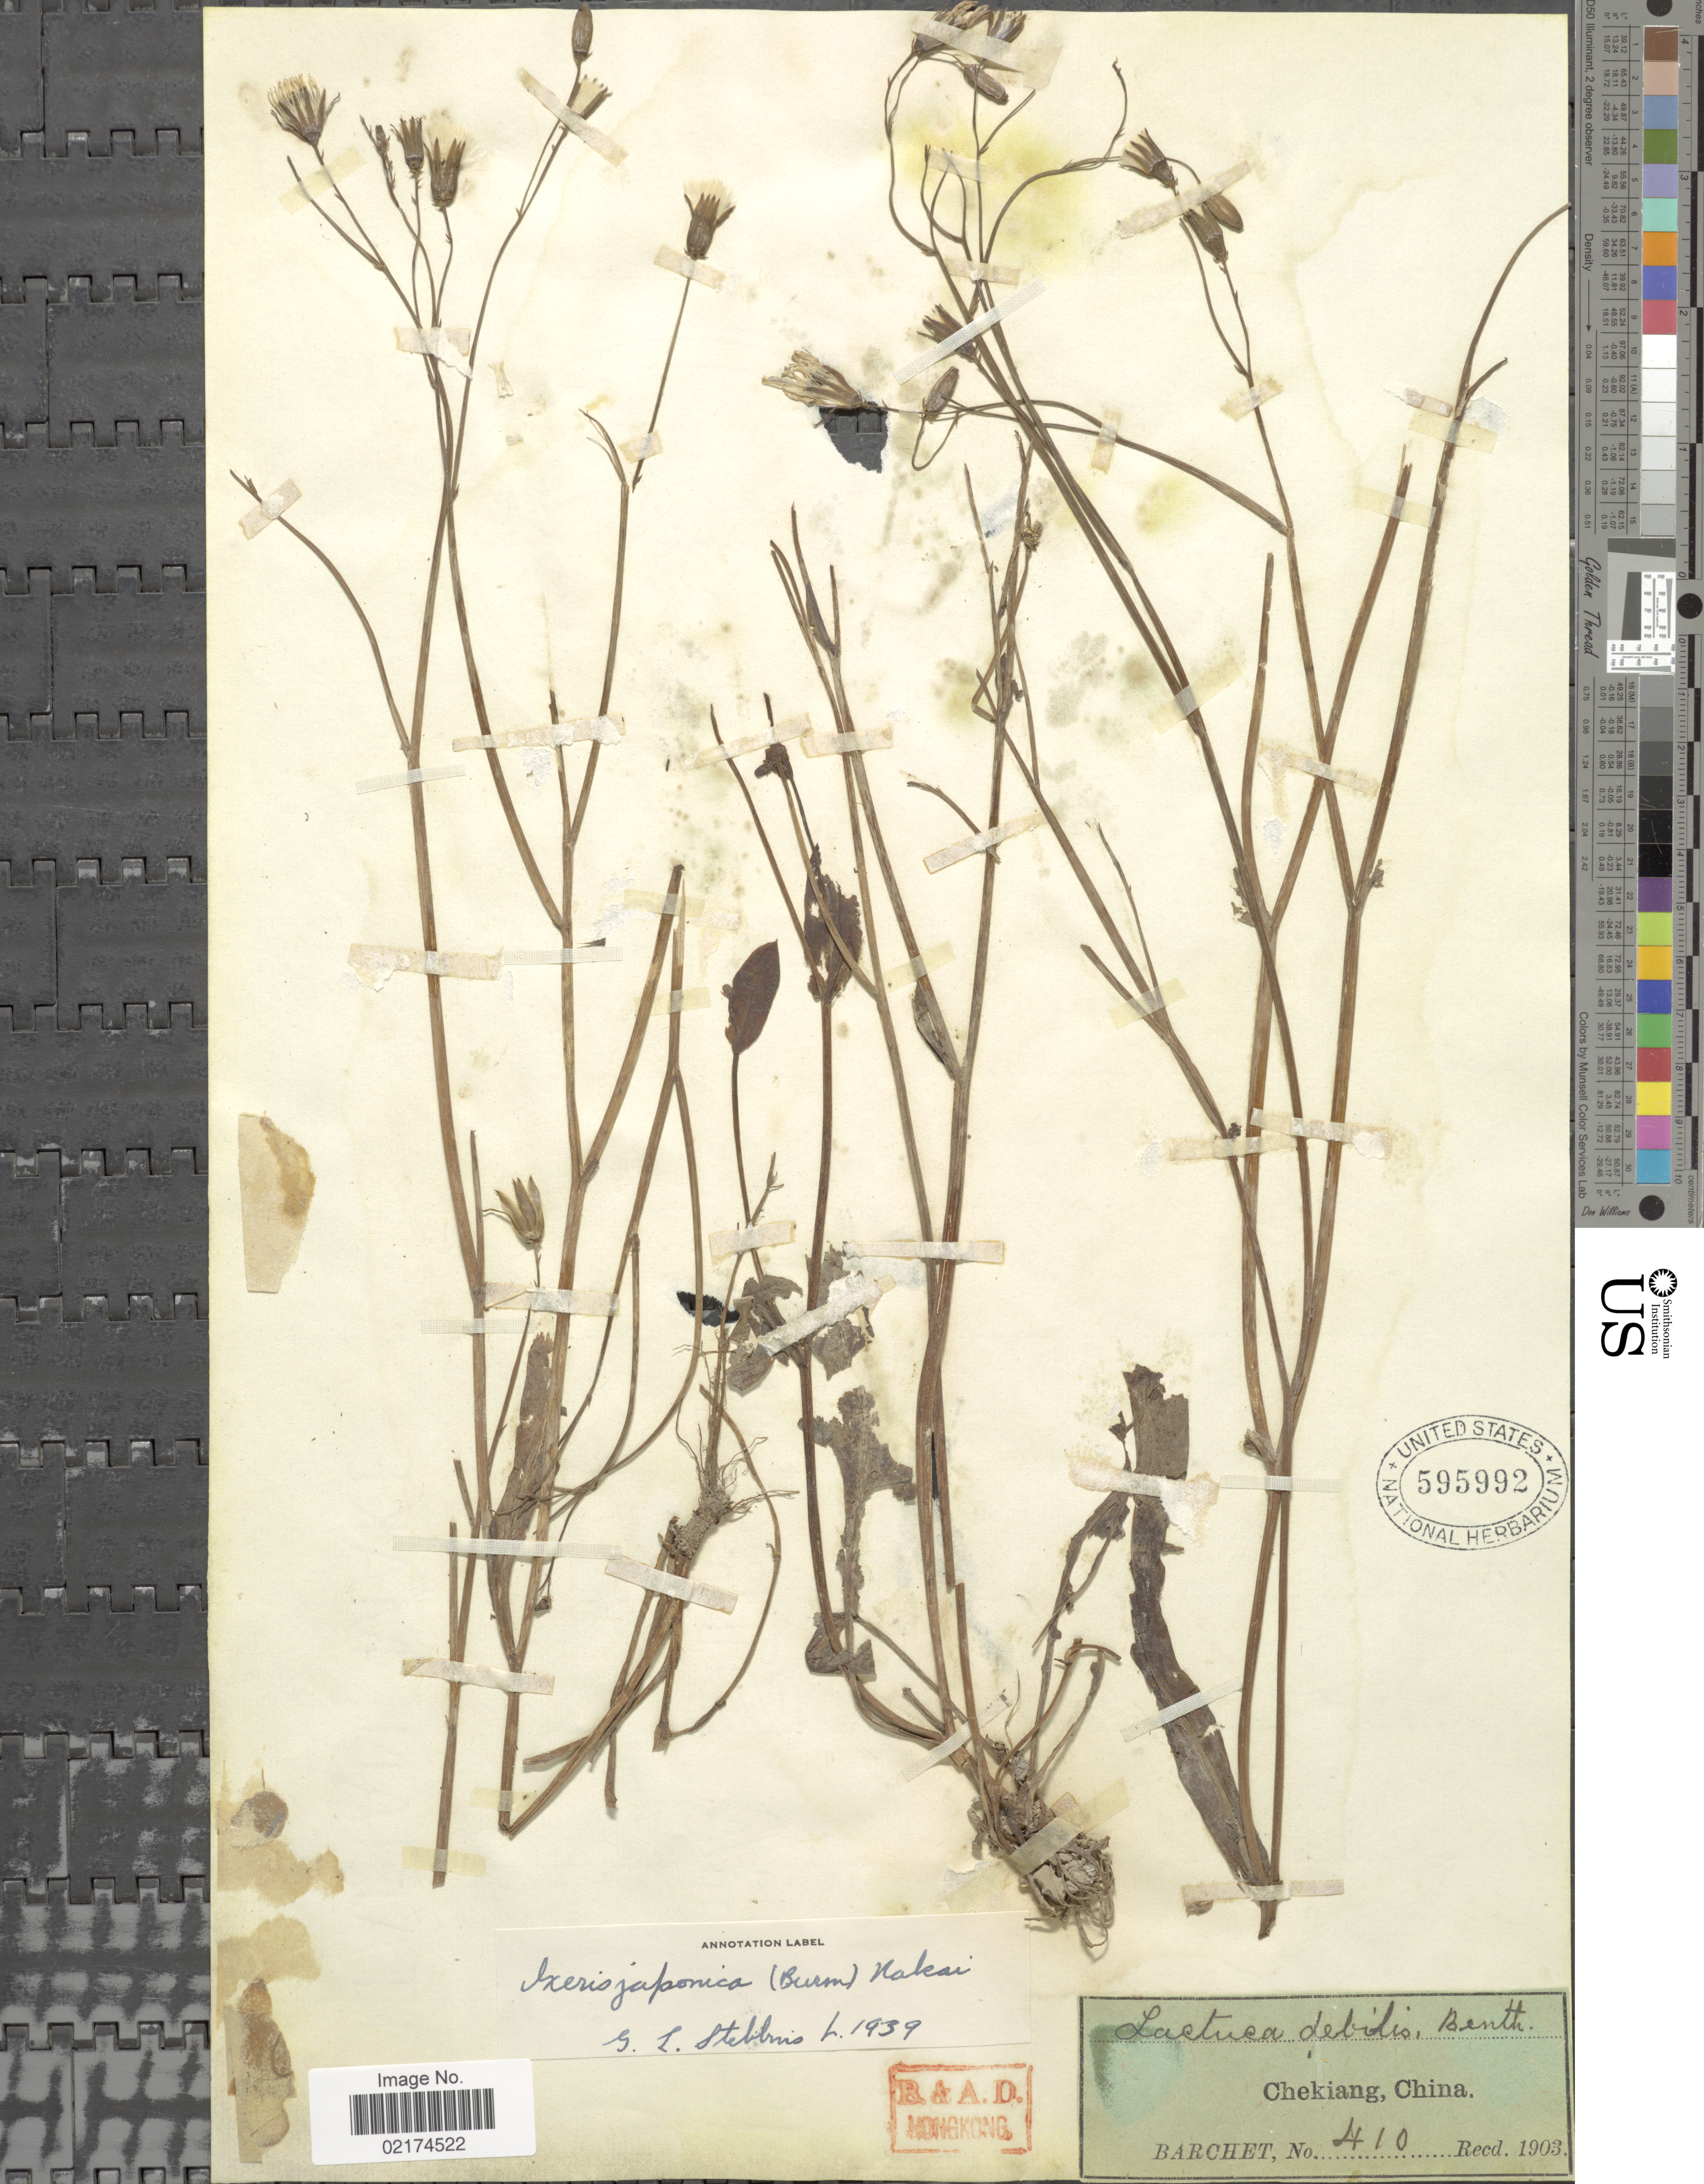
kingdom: Plantae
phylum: Tracheophyta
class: Magnoliopsida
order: Asterales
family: Asteraceae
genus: Ixeris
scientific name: Ixeris debilis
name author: (Thunb.) A. Gray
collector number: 410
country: China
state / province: Zhejiang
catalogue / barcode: US 595992